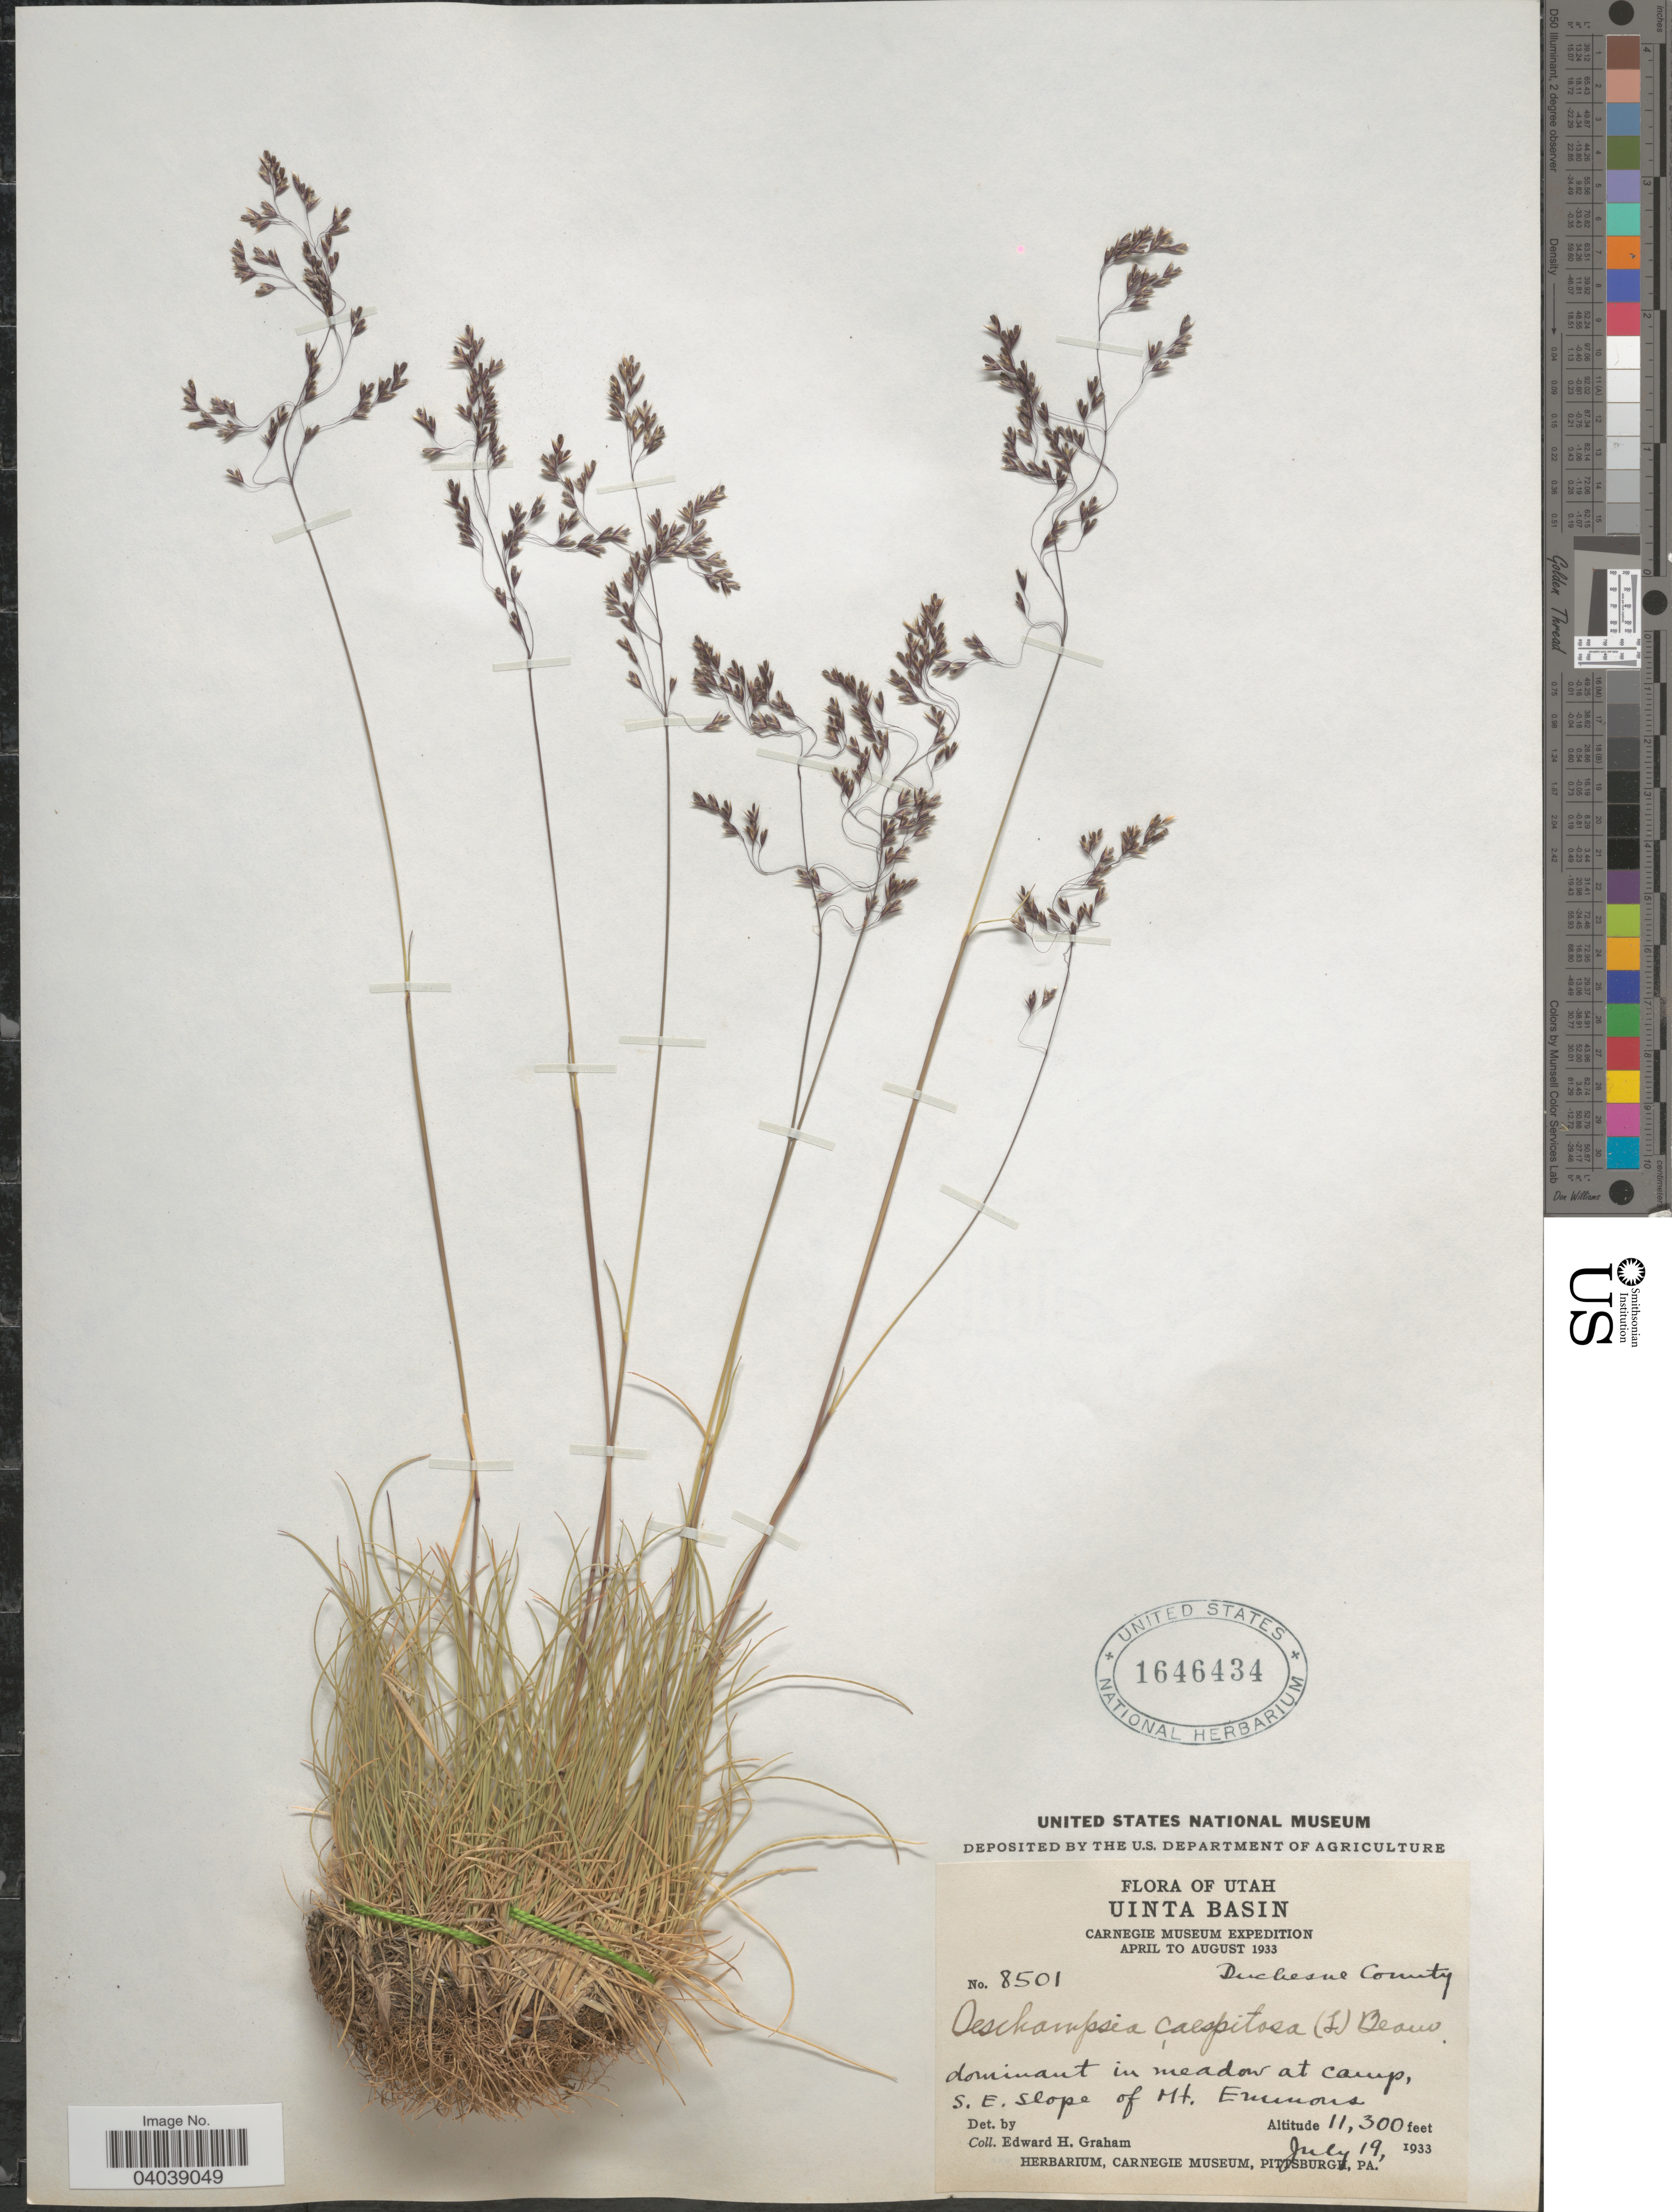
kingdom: Plantae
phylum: Tracheophyta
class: Liliopsida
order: Poales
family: Poaceae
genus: Deschampsia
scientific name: Deschampsia cespitosa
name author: (L.) P. Beauv.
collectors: E. H. Graham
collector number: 8501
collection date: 1933-07-19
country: United States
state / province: Utah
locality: Uinta Basin. Duchesne County. Dominant in meadow at camp, S.E. Slope of Mt. Emmons.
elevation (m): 3444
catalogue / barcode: US 1646434